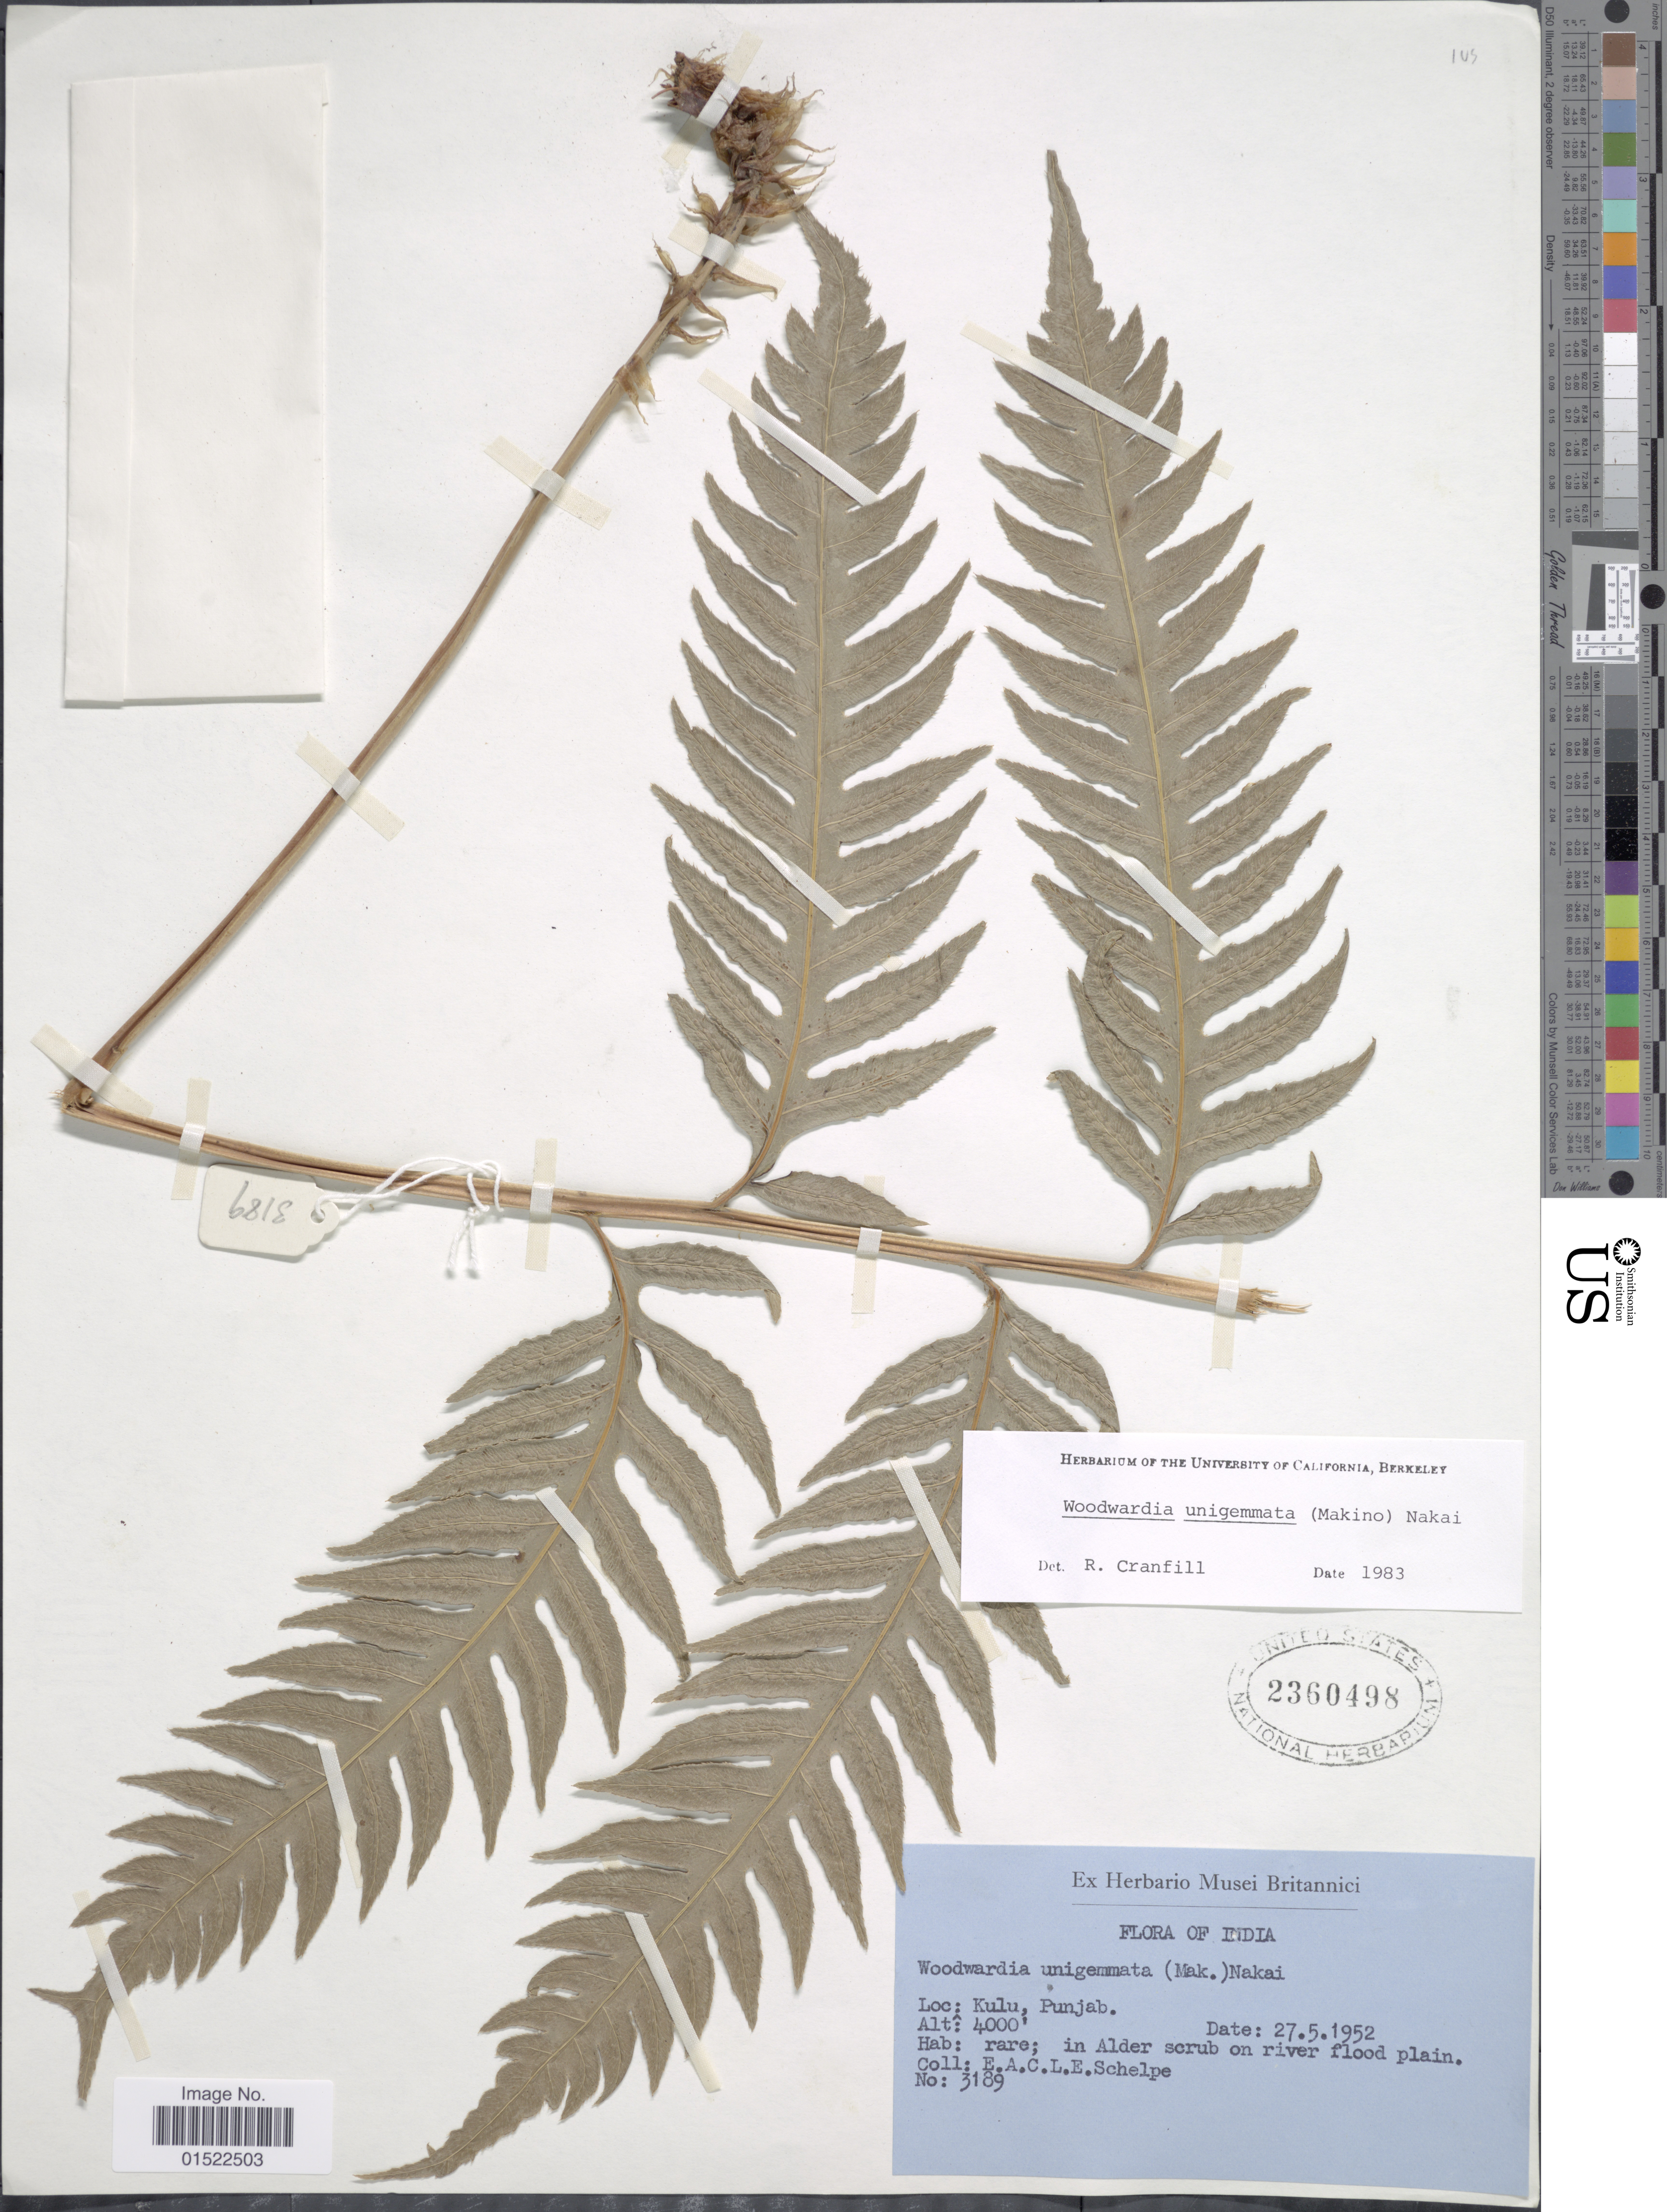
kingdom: Plantae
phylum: Tracheophyta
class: Polypodiopsida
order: Polypodiales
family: Blechnaceae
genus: Woodwardia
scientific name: Woodwardia unigemmata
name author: (Makino) Nakai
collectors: E. A. C. L. E. Schelpe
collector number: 3189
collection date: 1952-05-27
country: India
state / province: Punjab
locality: Kulu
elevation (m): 1219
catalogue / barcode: US 2360498